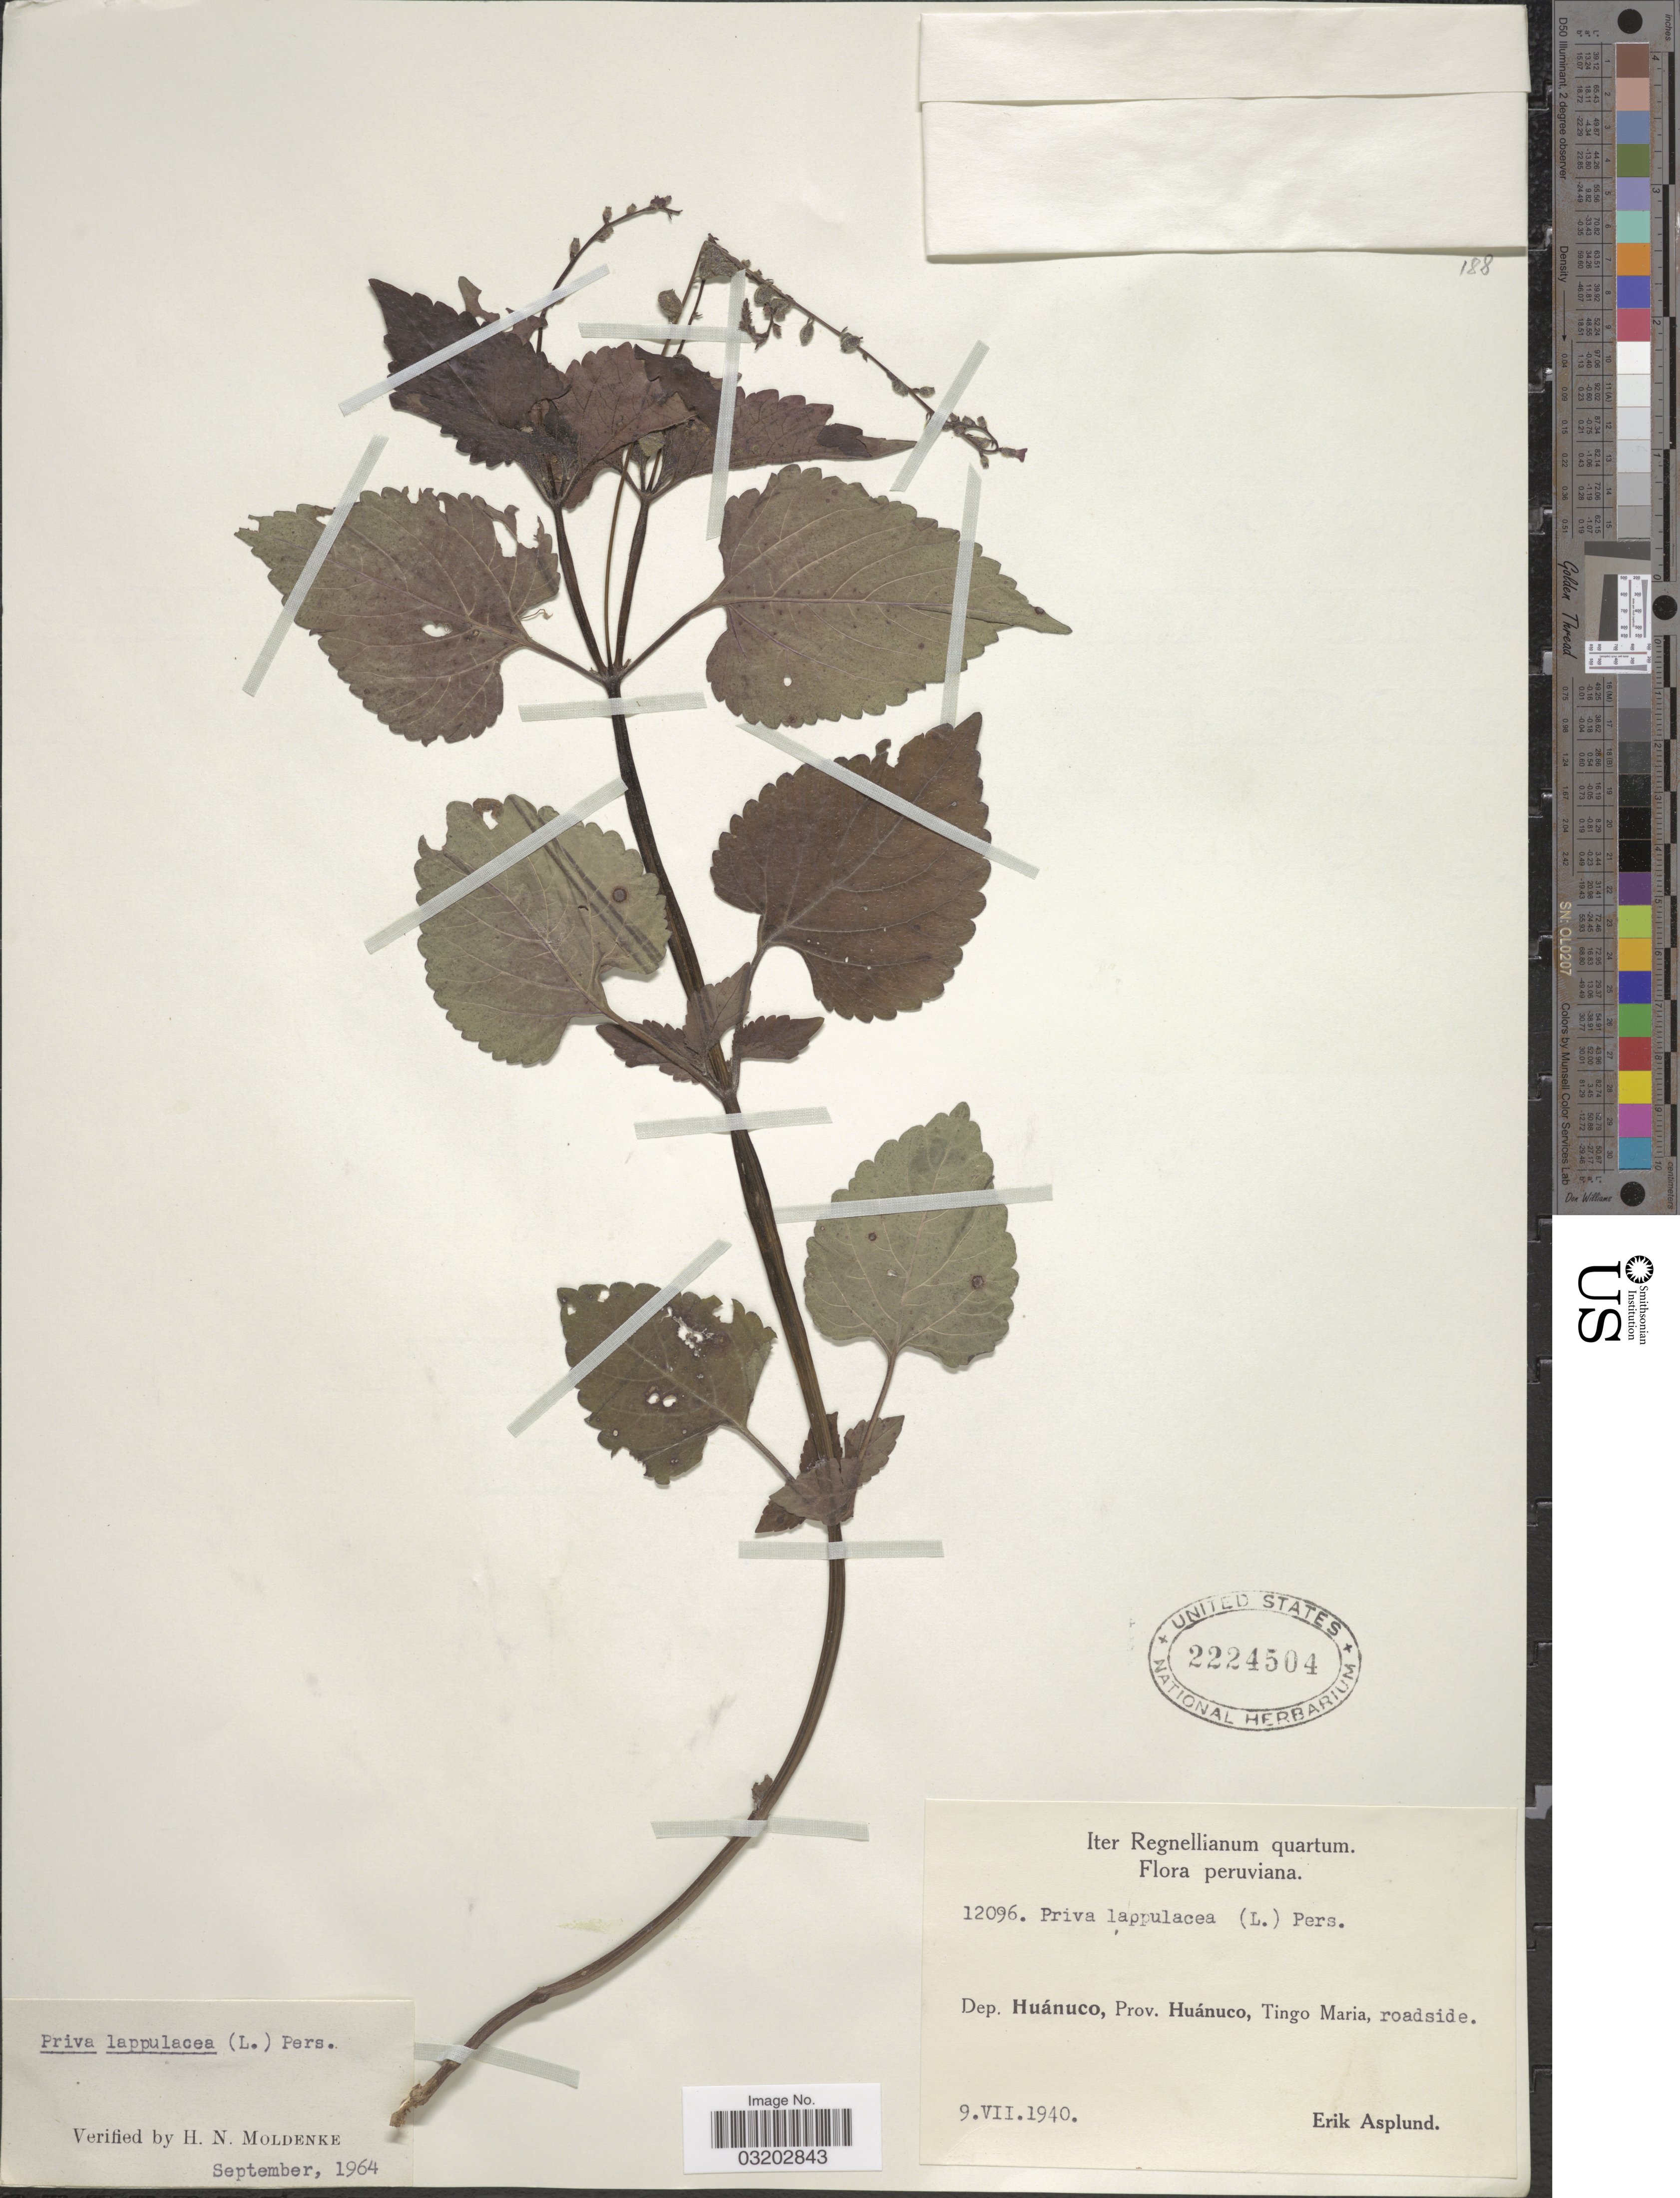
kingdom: Plantae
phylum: Tracheophyta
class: Magnoliopsida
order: Lamiales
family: Verbenaceae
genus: Priva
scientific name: Priva lappulacea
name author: (L.) Pers.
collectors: E. Asplund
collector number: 12096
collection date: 1940-07-09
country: Peru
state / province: Huánuco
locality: Dep. Huánuco, Tingo Maria, roadside.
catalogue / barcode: US 2224504